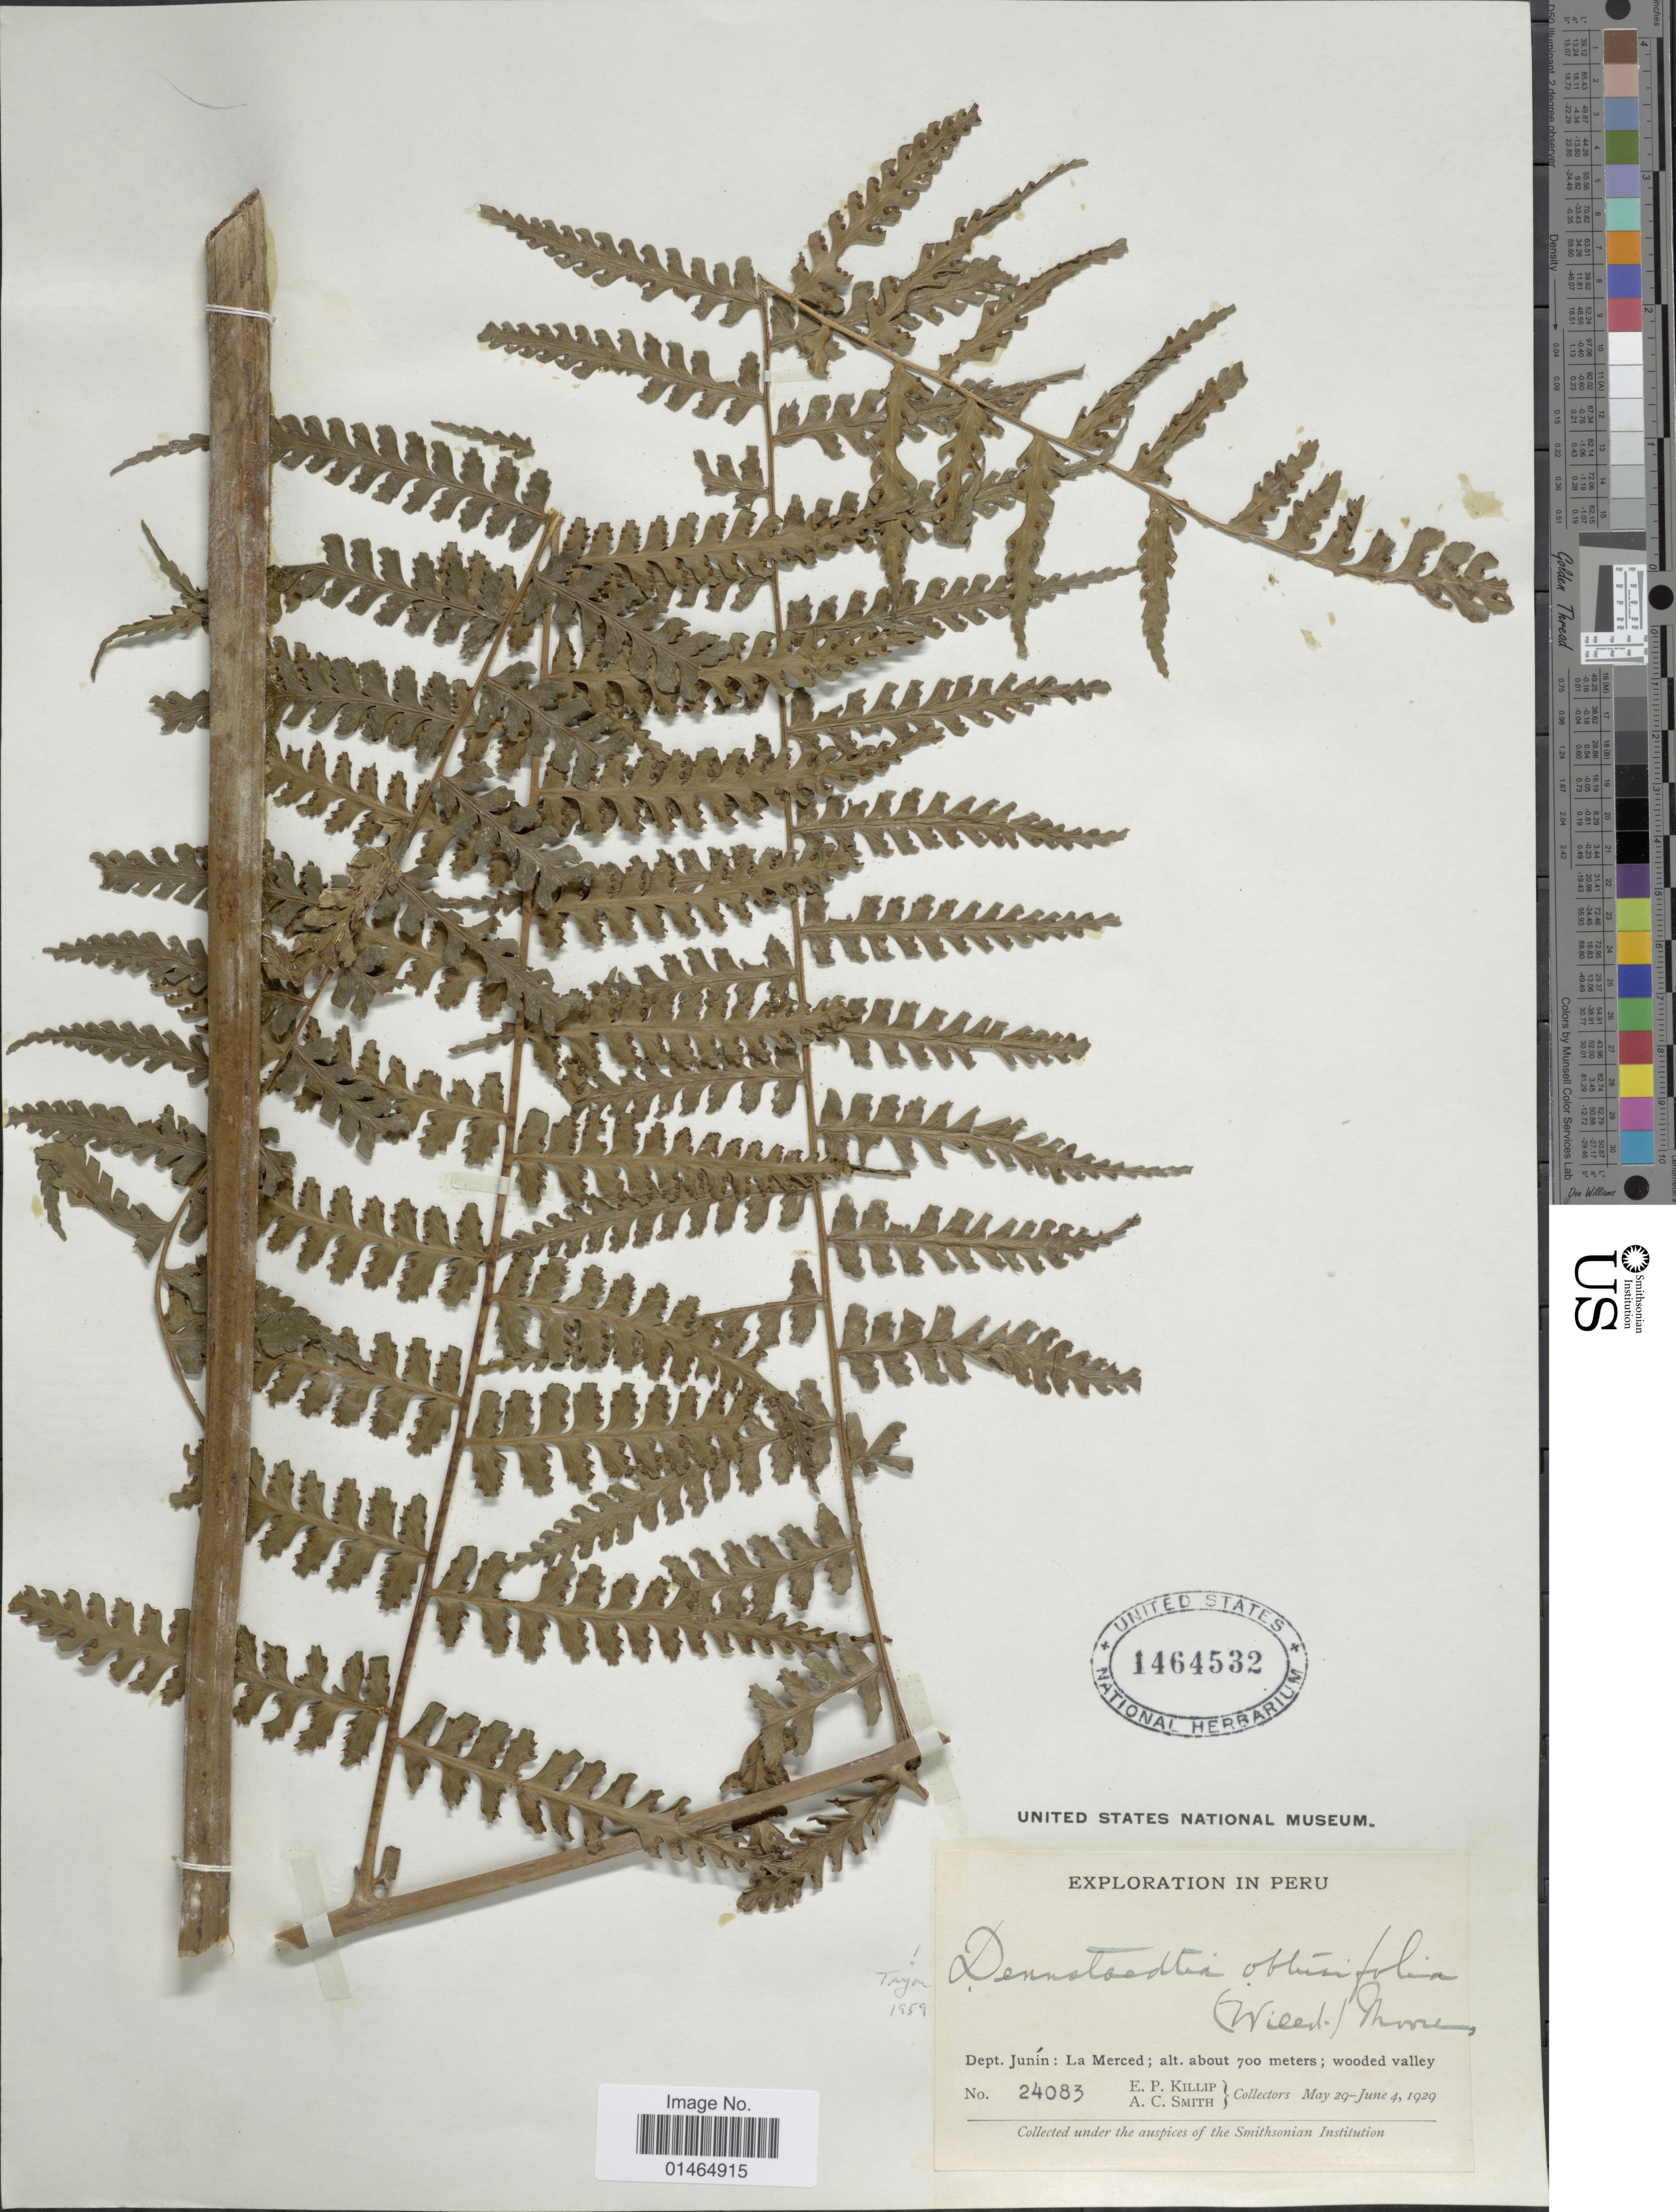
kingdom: Plantae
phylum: Tracheophyta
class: Polypodiopsida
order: Polypodiales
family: Dennstaedtiaceae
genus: Dennstaedtia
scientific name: Dennstaedtia obtusifolia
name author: (Willd.) T. Moore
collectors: E. P. Killip & A. C. Smith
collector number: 24083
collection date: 1929-05-29/1929-06-04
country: Peru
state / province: Junín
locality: La Merced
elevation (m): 700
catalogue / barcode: US 1464532